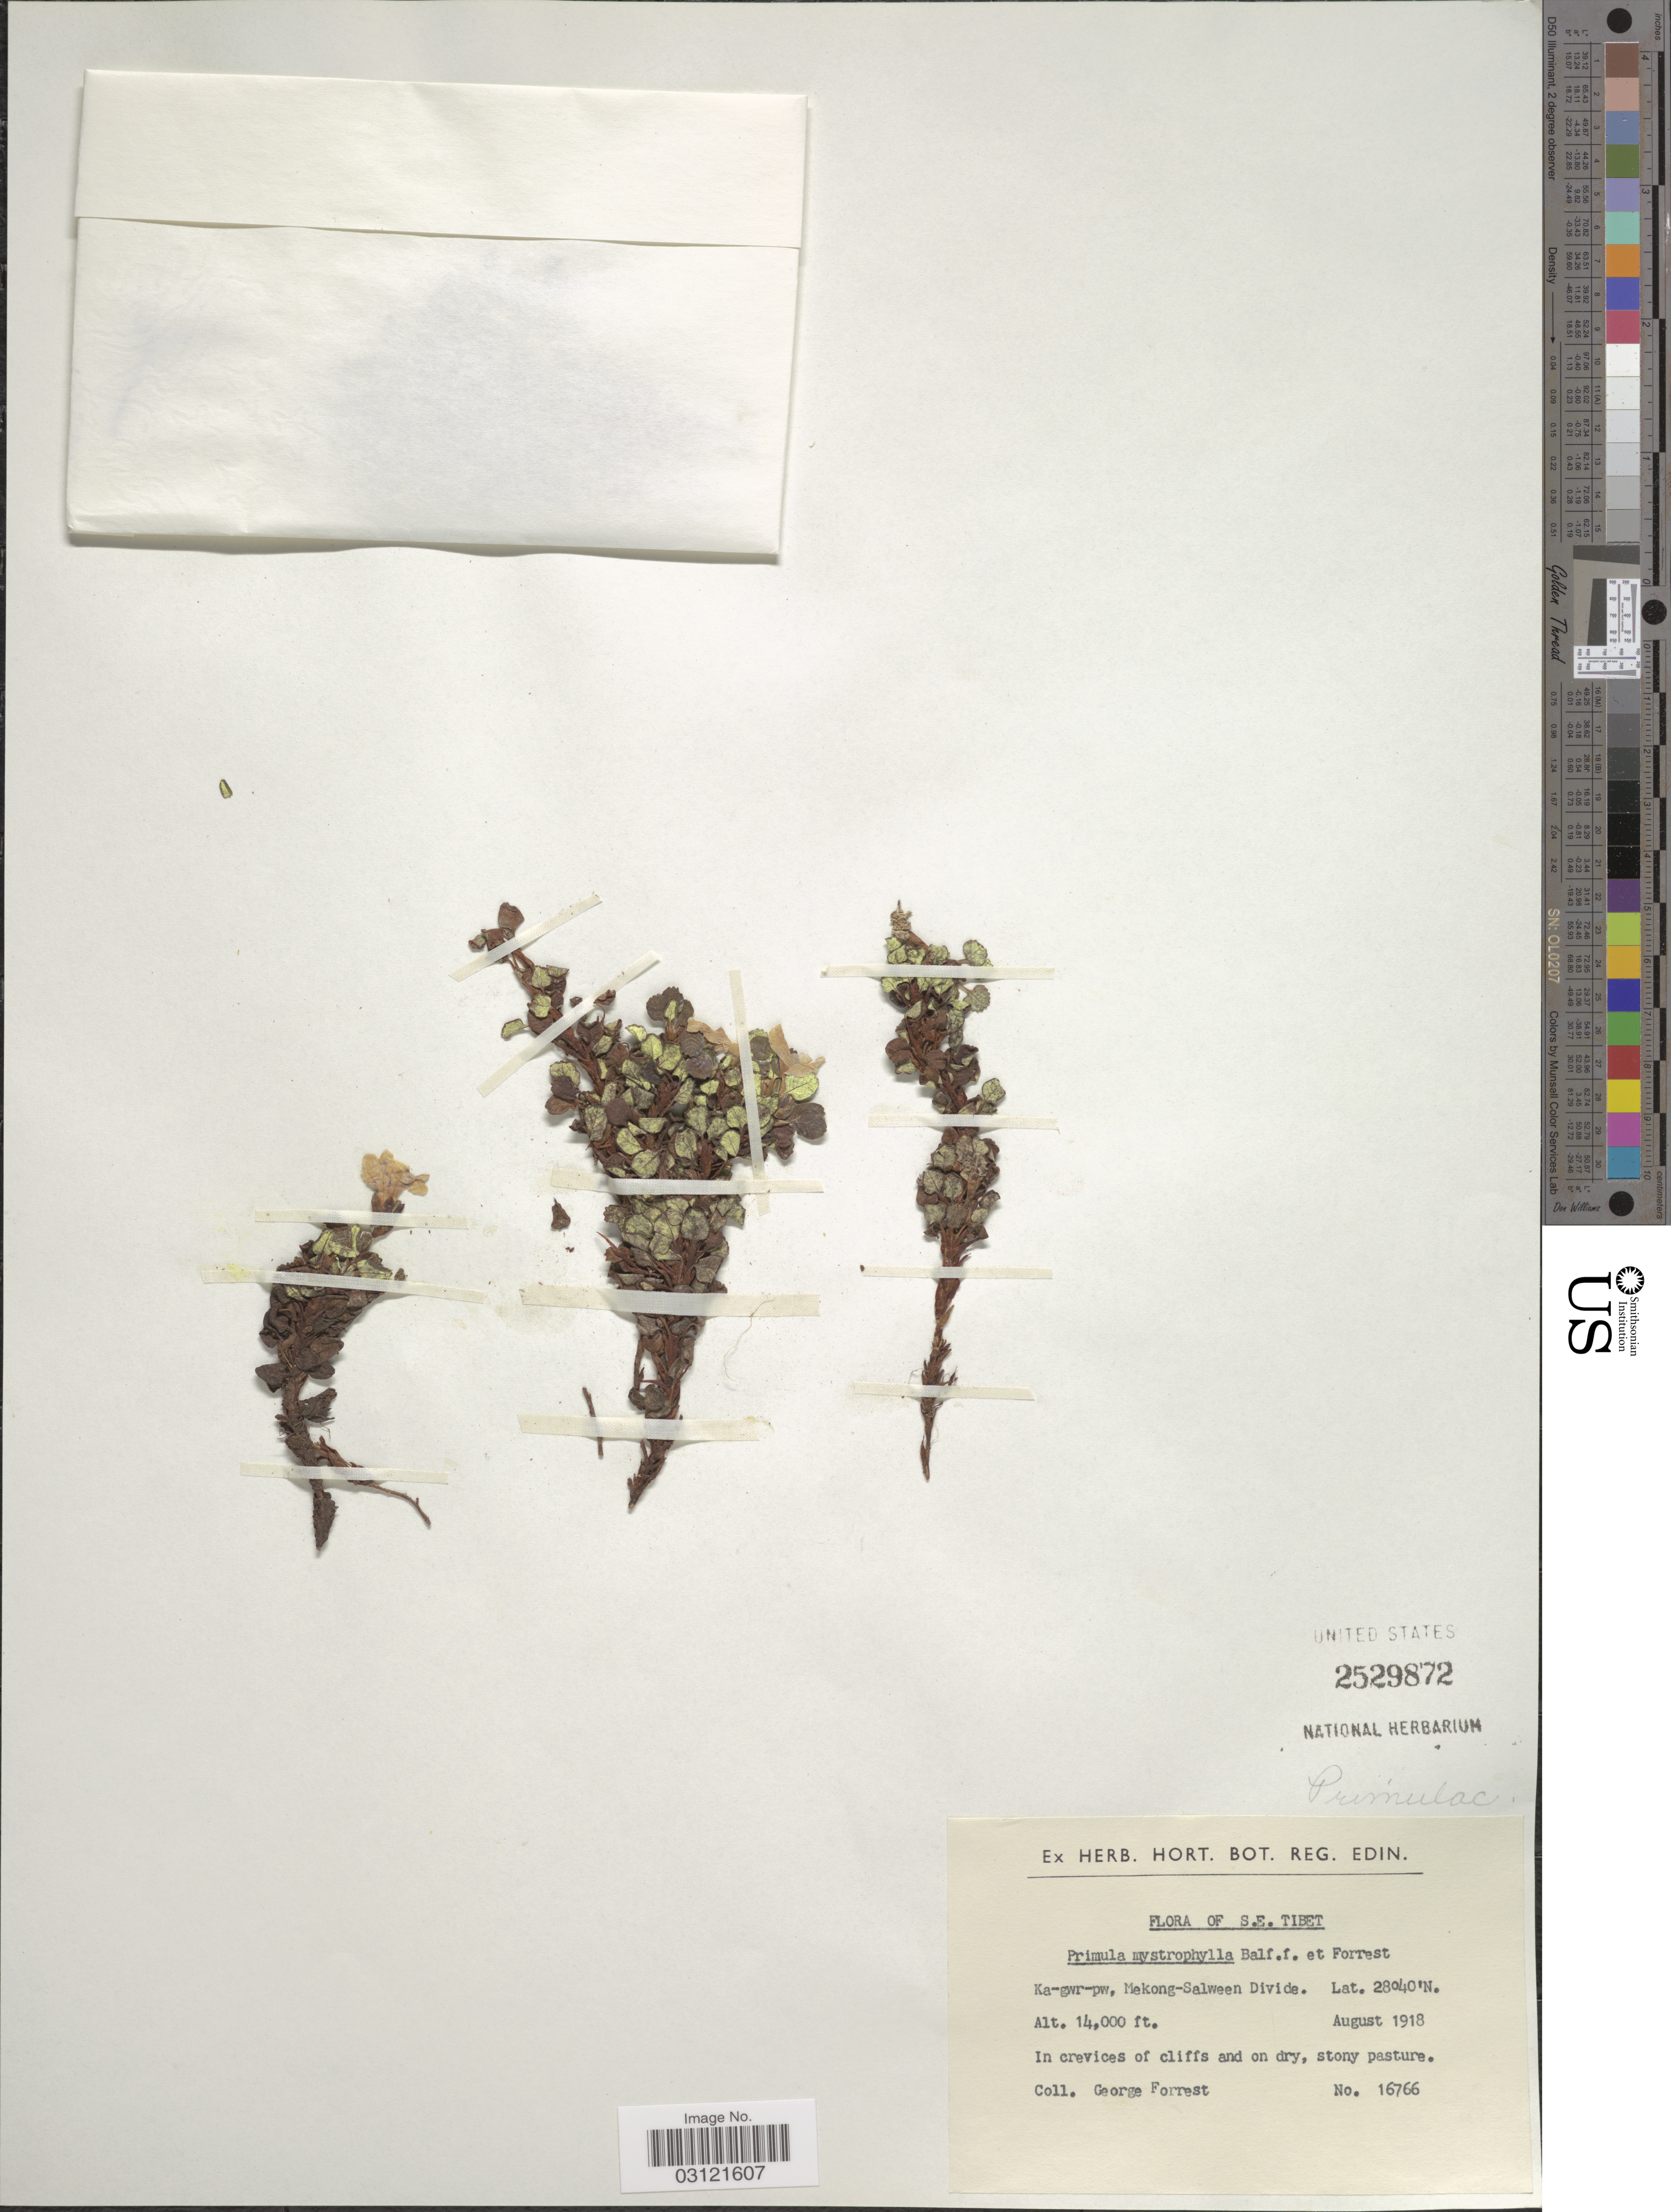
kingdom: Plantae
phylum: Tracheophyta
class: Magnoliopsida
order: Ericales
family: Primulaceae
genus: Primula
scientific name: Primula mystrophylla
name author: Balf. f. & Forrest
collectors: G. Forrest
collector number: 16766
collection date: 1918-08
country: China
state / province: Xizang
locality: S.E. Tibet, Ka-gwr-pw, Mekong-Salween Divide.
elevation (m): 4267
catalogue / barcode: US 2529872